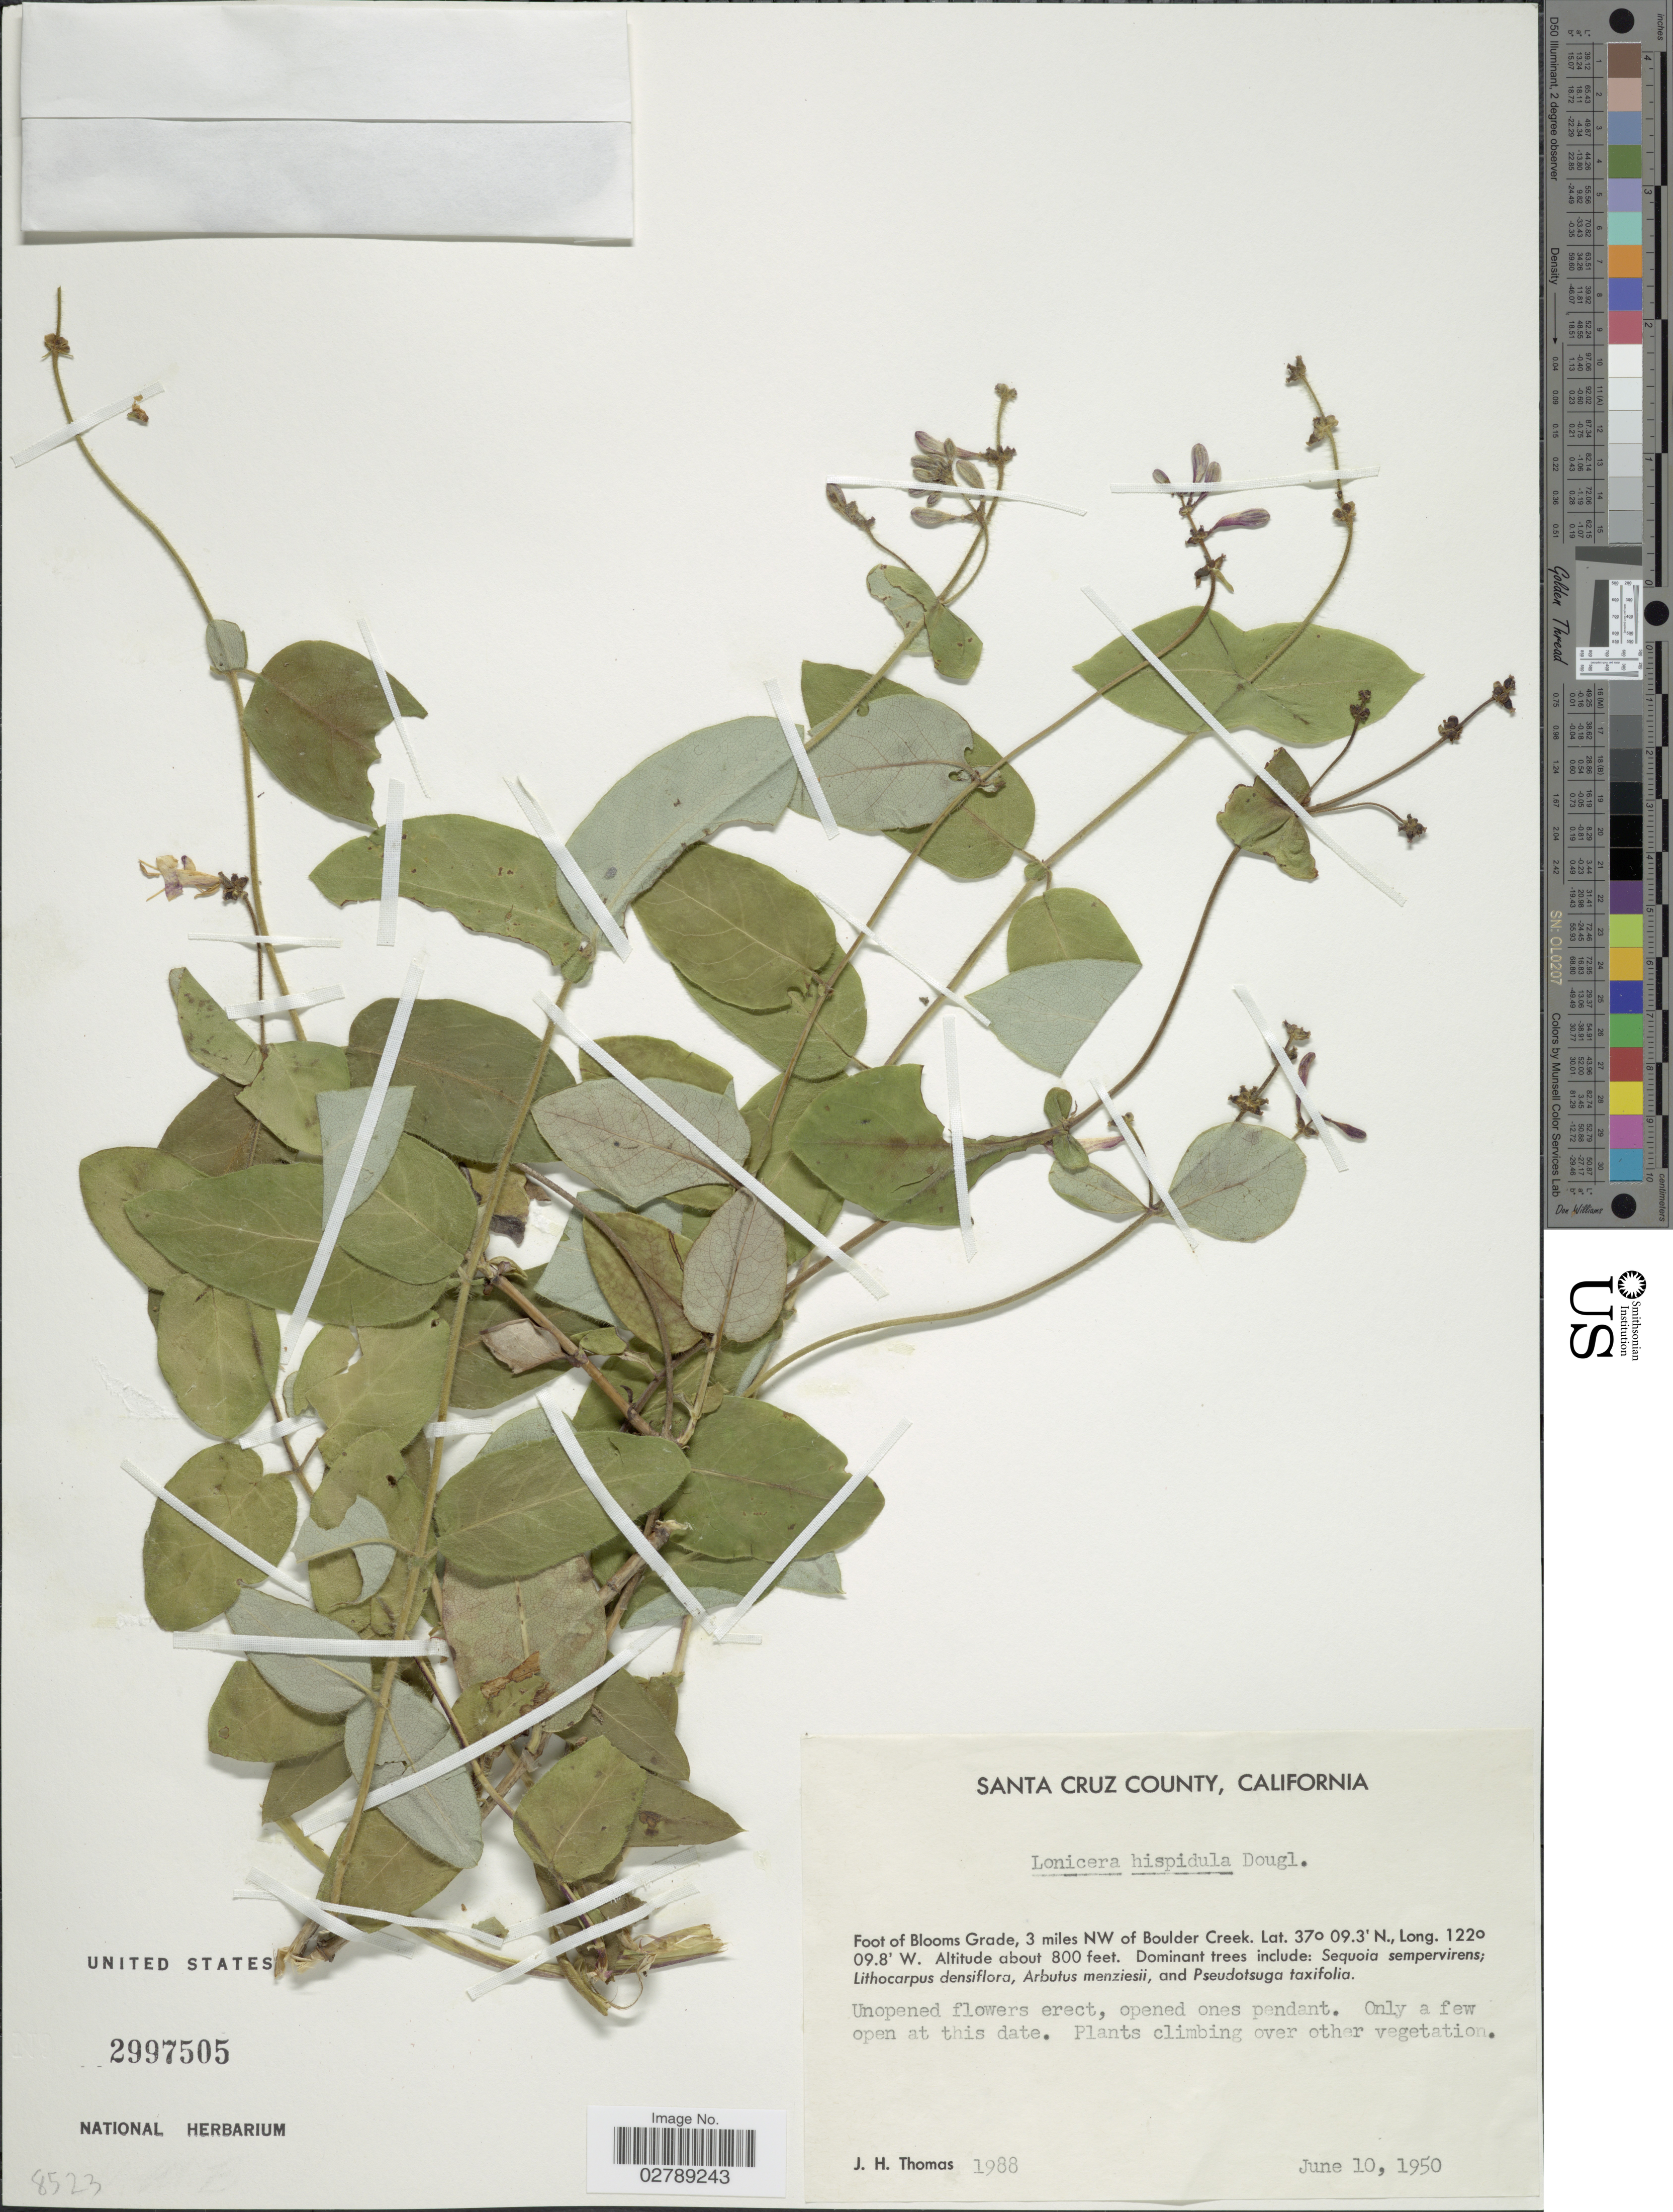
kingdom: Plantae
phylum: Tracheophyta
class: Magnoliopsida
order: Dipsacales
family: Caprifoliaceae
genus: Lonicera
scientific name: Lonicera hispidula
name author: Douglas ex Lindl.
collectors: J. H. Thomas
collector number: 1988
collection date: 1950-06-10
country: United States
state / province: California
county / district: Santa Cruz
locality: Santa Cruz County. Foot of Blooms Grade, 3 miles NW of Boulder Creek.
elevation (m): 244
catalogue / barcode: US 2997505